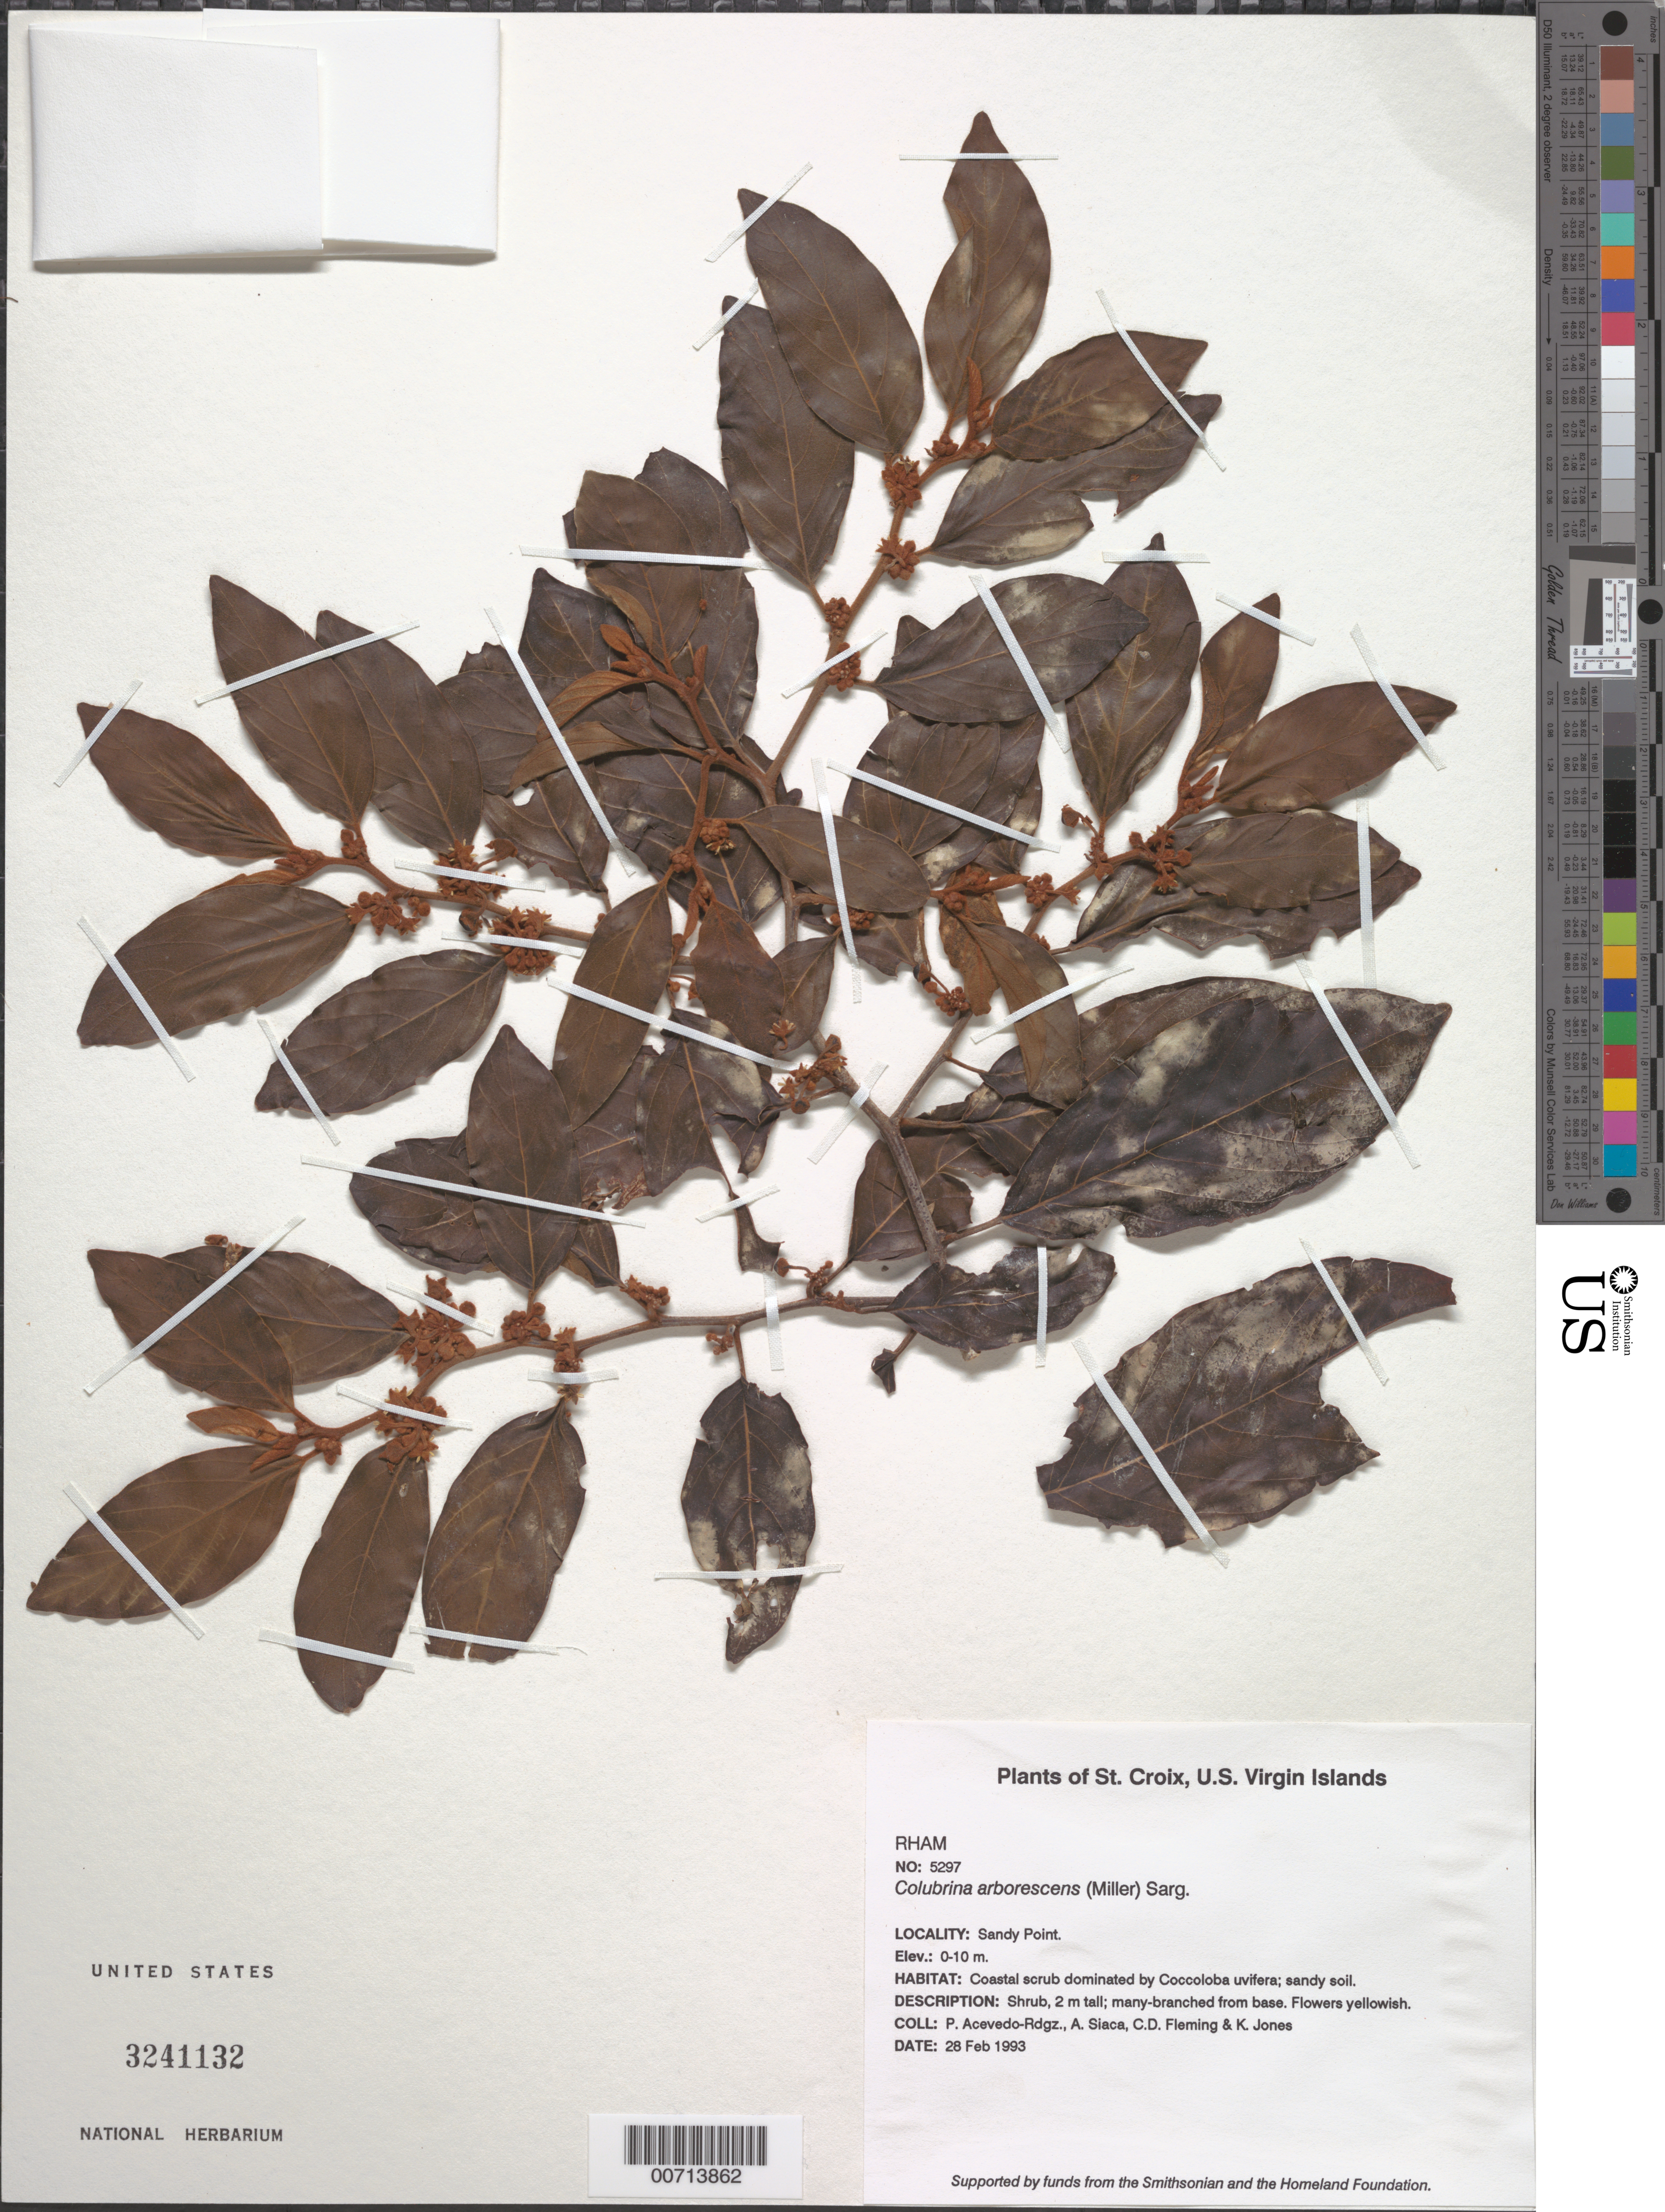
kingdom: Plantae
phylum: Tracheophyta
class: Magnoliopsida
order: Rosales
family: Rhamnaceae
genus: Colubrina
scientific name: Colubrina arborescens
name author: (Mill.) Sarg.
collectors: P. Acevedo-Rodr., A. Siaca, C. Fleming & K. Jones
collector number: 5297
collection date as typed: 28 Feb 1993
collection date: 1993-02-28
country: U.S. Virgin Islands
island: St. Croix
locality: Sandy Point.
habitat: Coastal scrub dominated by Coccoloba uvifera; sandy soil.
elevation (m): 0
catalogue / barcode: US 3241132